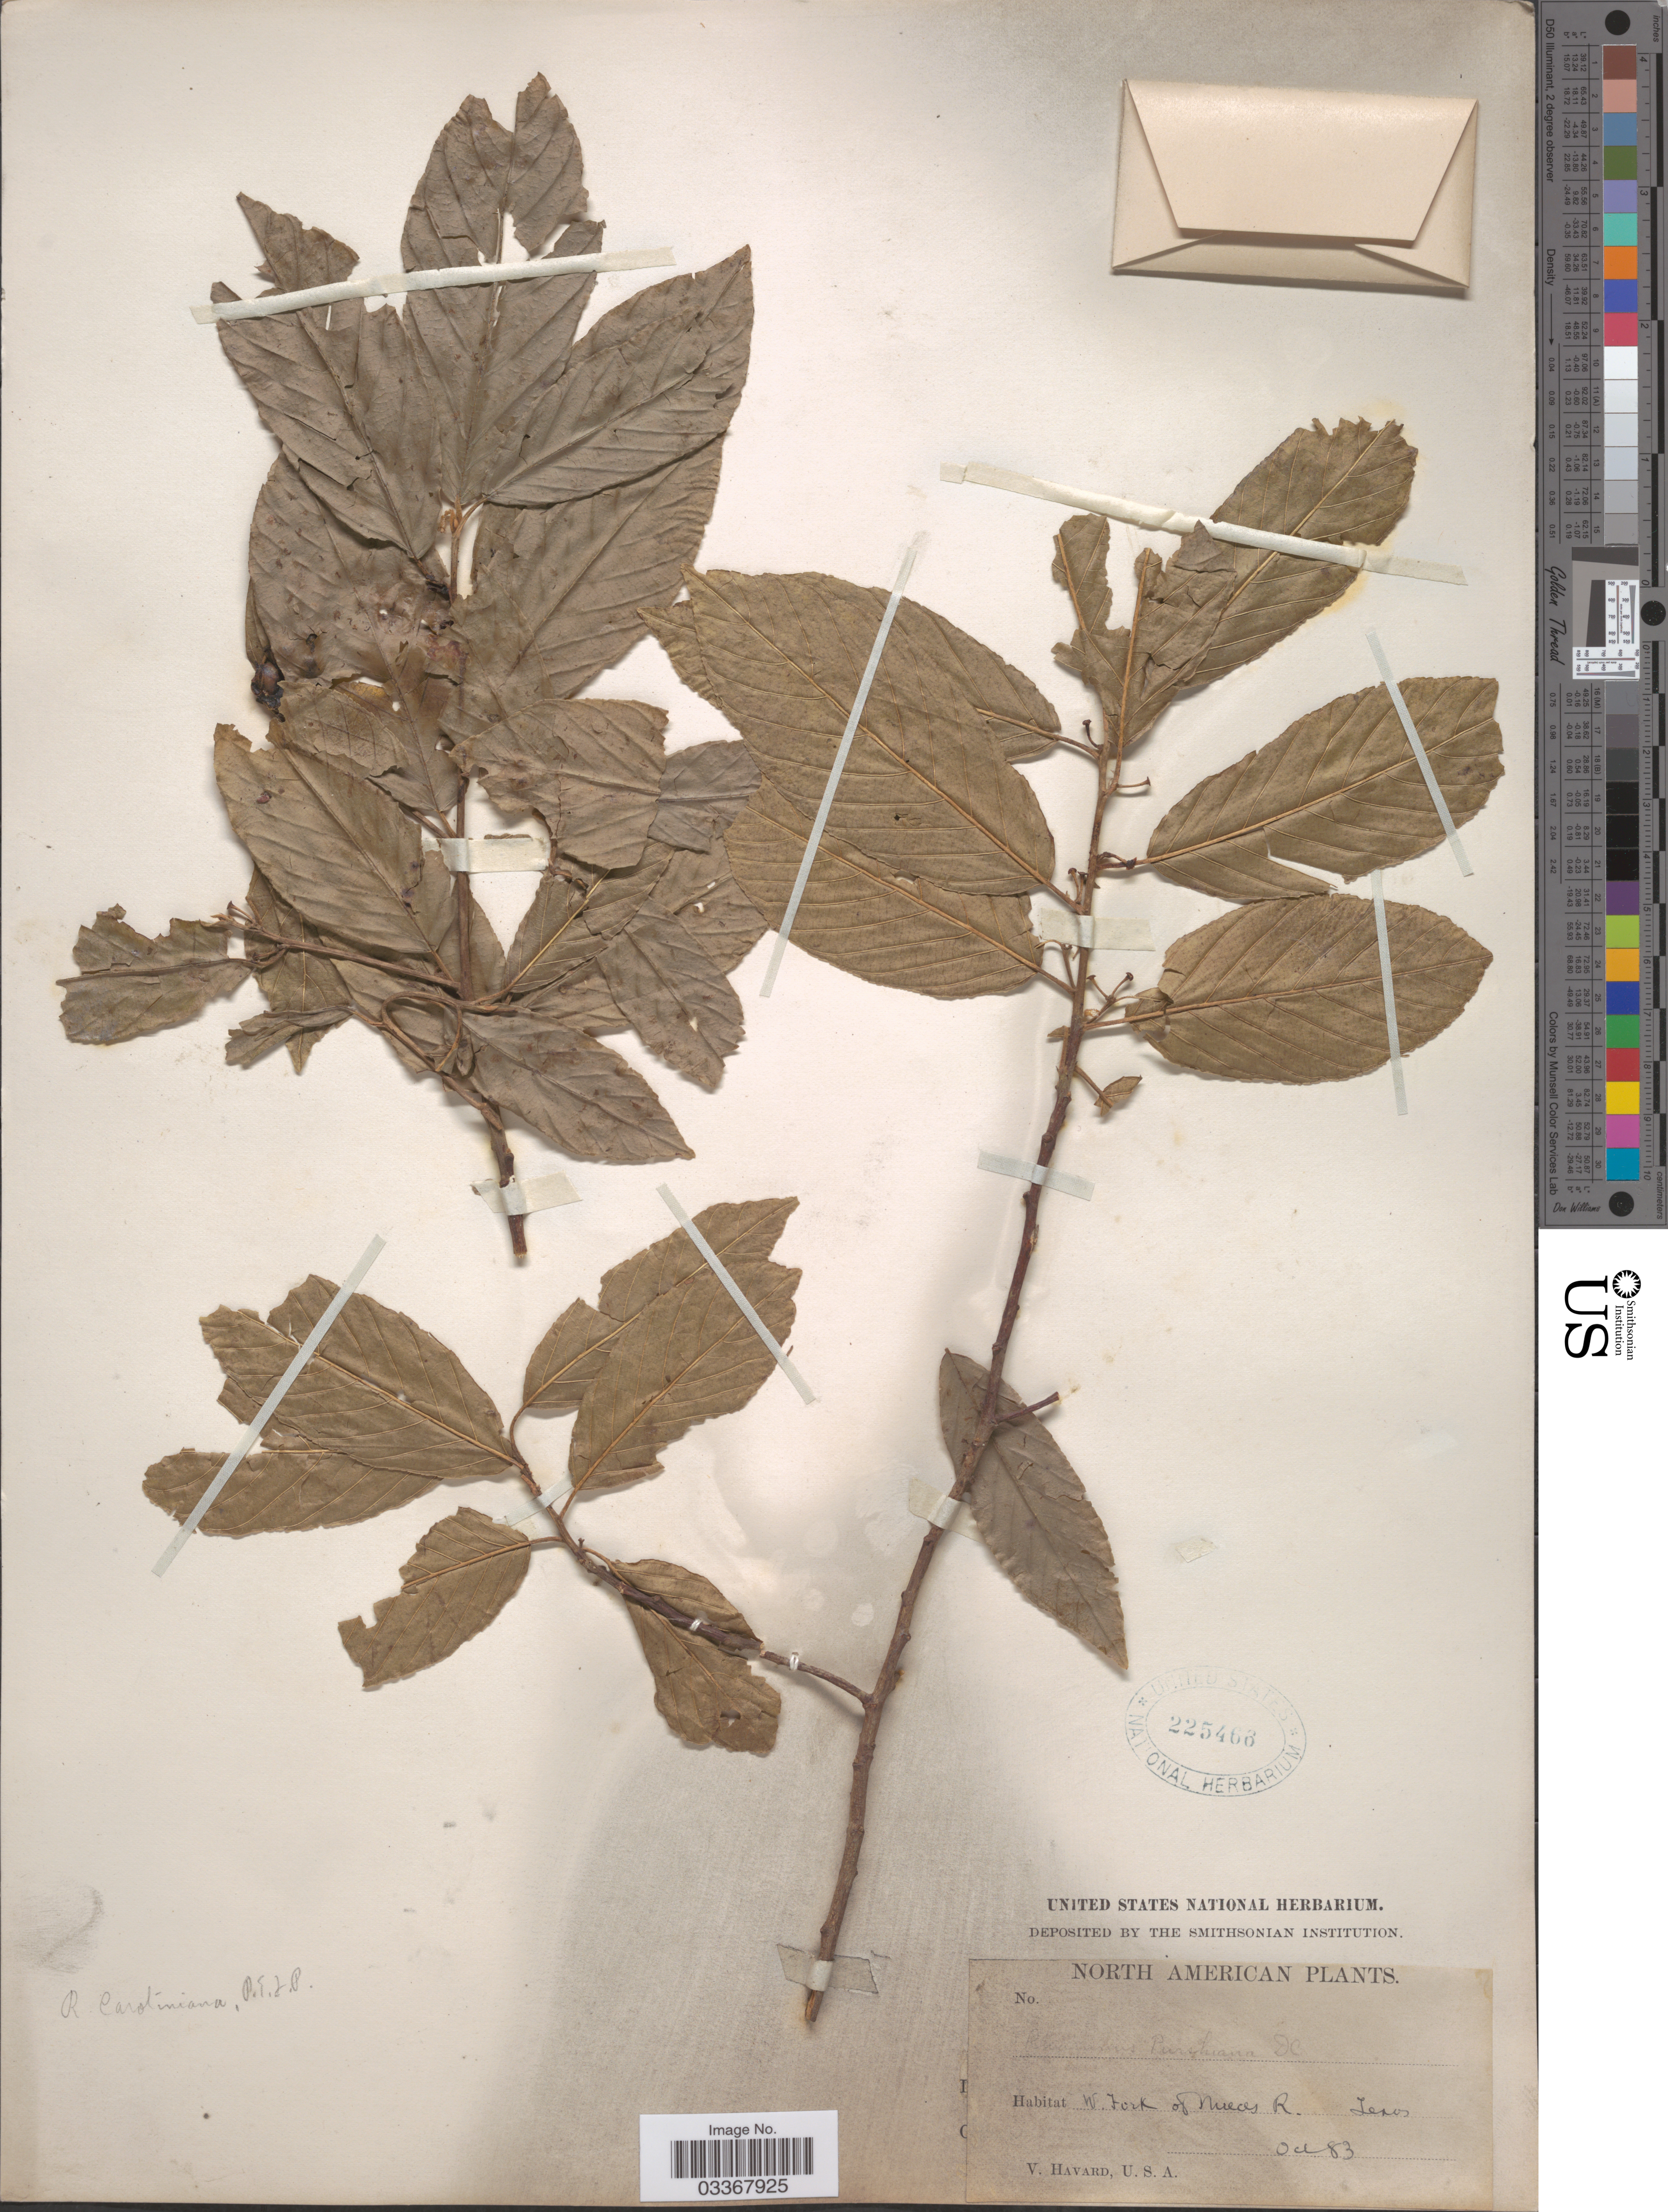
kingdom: Plantae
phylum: Tracheophyta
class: Magnoliopsida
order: Rosales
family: Rhamnaceae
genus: Frangula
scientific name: Frangula caroliniana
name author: (Walter) A. Gray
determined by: Strong, Mark T., (BOT), Smithsonian Institution - National Museum of Natural History (UNITED STATES)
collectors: V. Havard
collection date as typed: Transcribed d/m/y: /10/83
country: United States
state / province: Texas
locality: W. Fork of Nueces R.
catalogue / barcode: US 225463